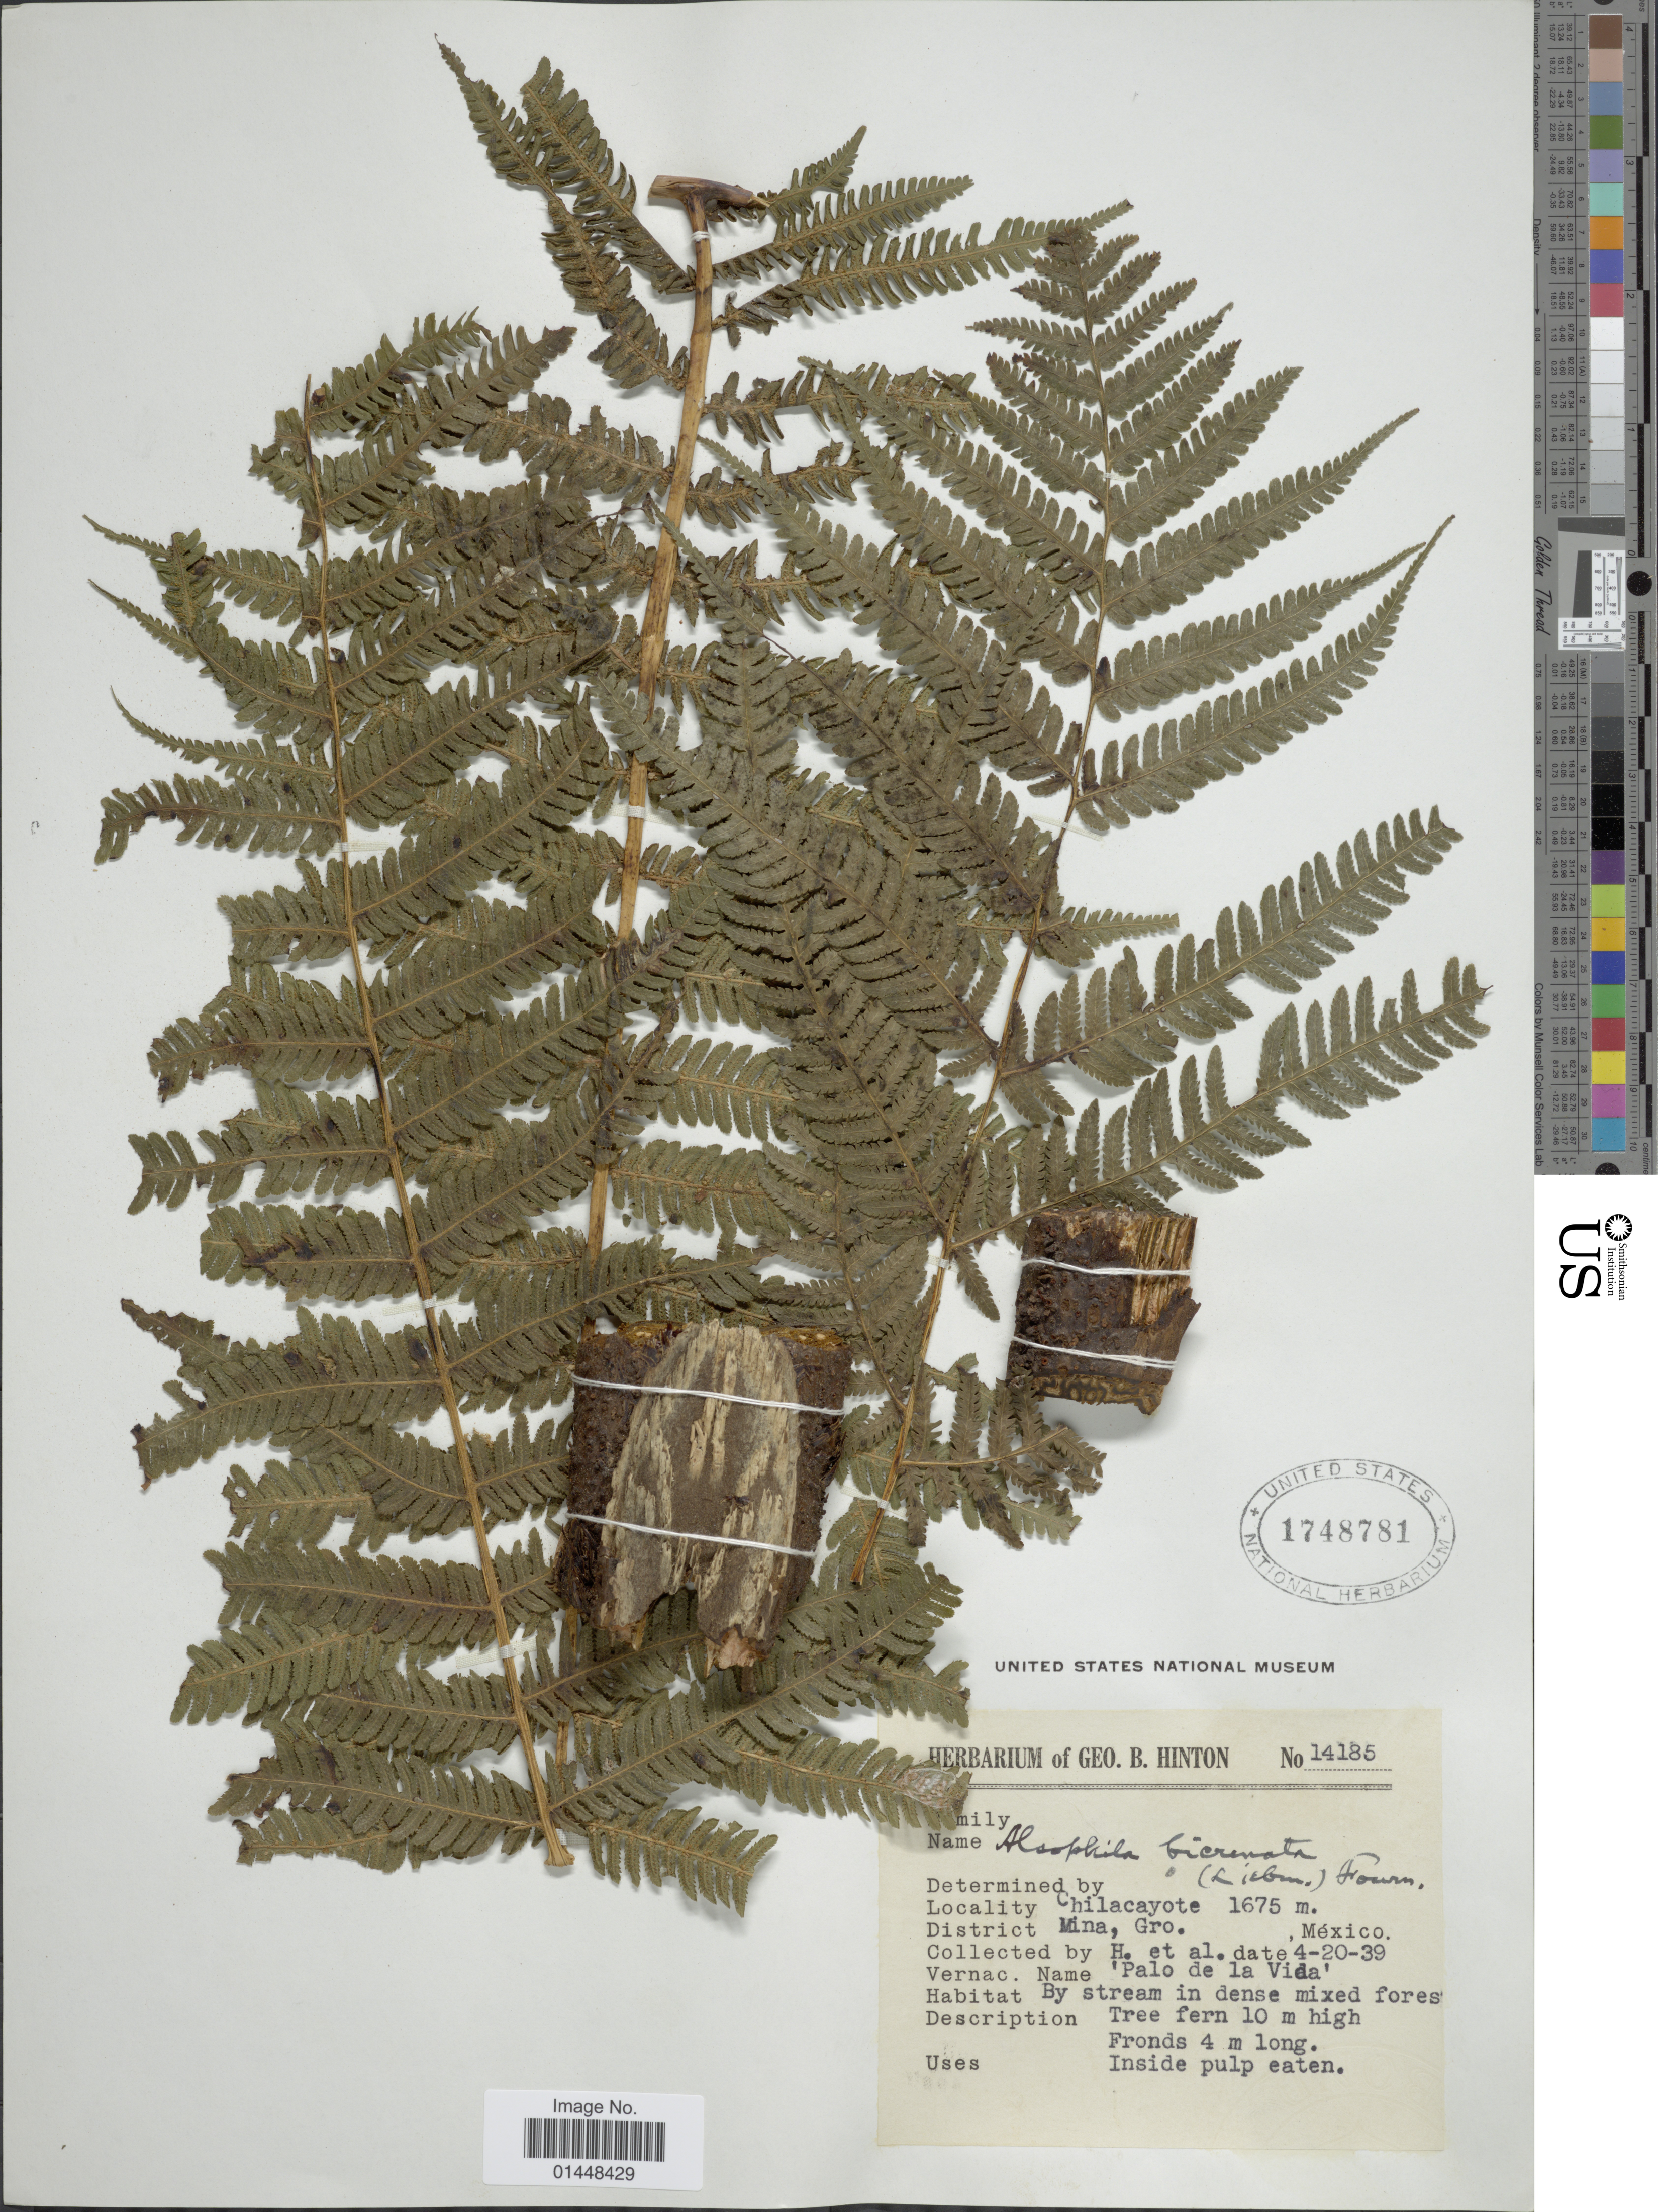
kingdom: Plantae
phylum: Tracheophyta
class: Polypodiopsida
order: Cyatheales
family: Cyatheaceae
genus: Cyathea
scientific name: Cyathea bicrenata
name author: Liebm.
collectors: G. B. Hinton & et al.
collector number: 14185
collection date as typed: Transcribed d/m/y: 20/4/39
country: Mexico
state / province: Guerrero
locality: District. Mina. Chilacayote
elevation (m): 1675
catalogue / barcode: US 1748781